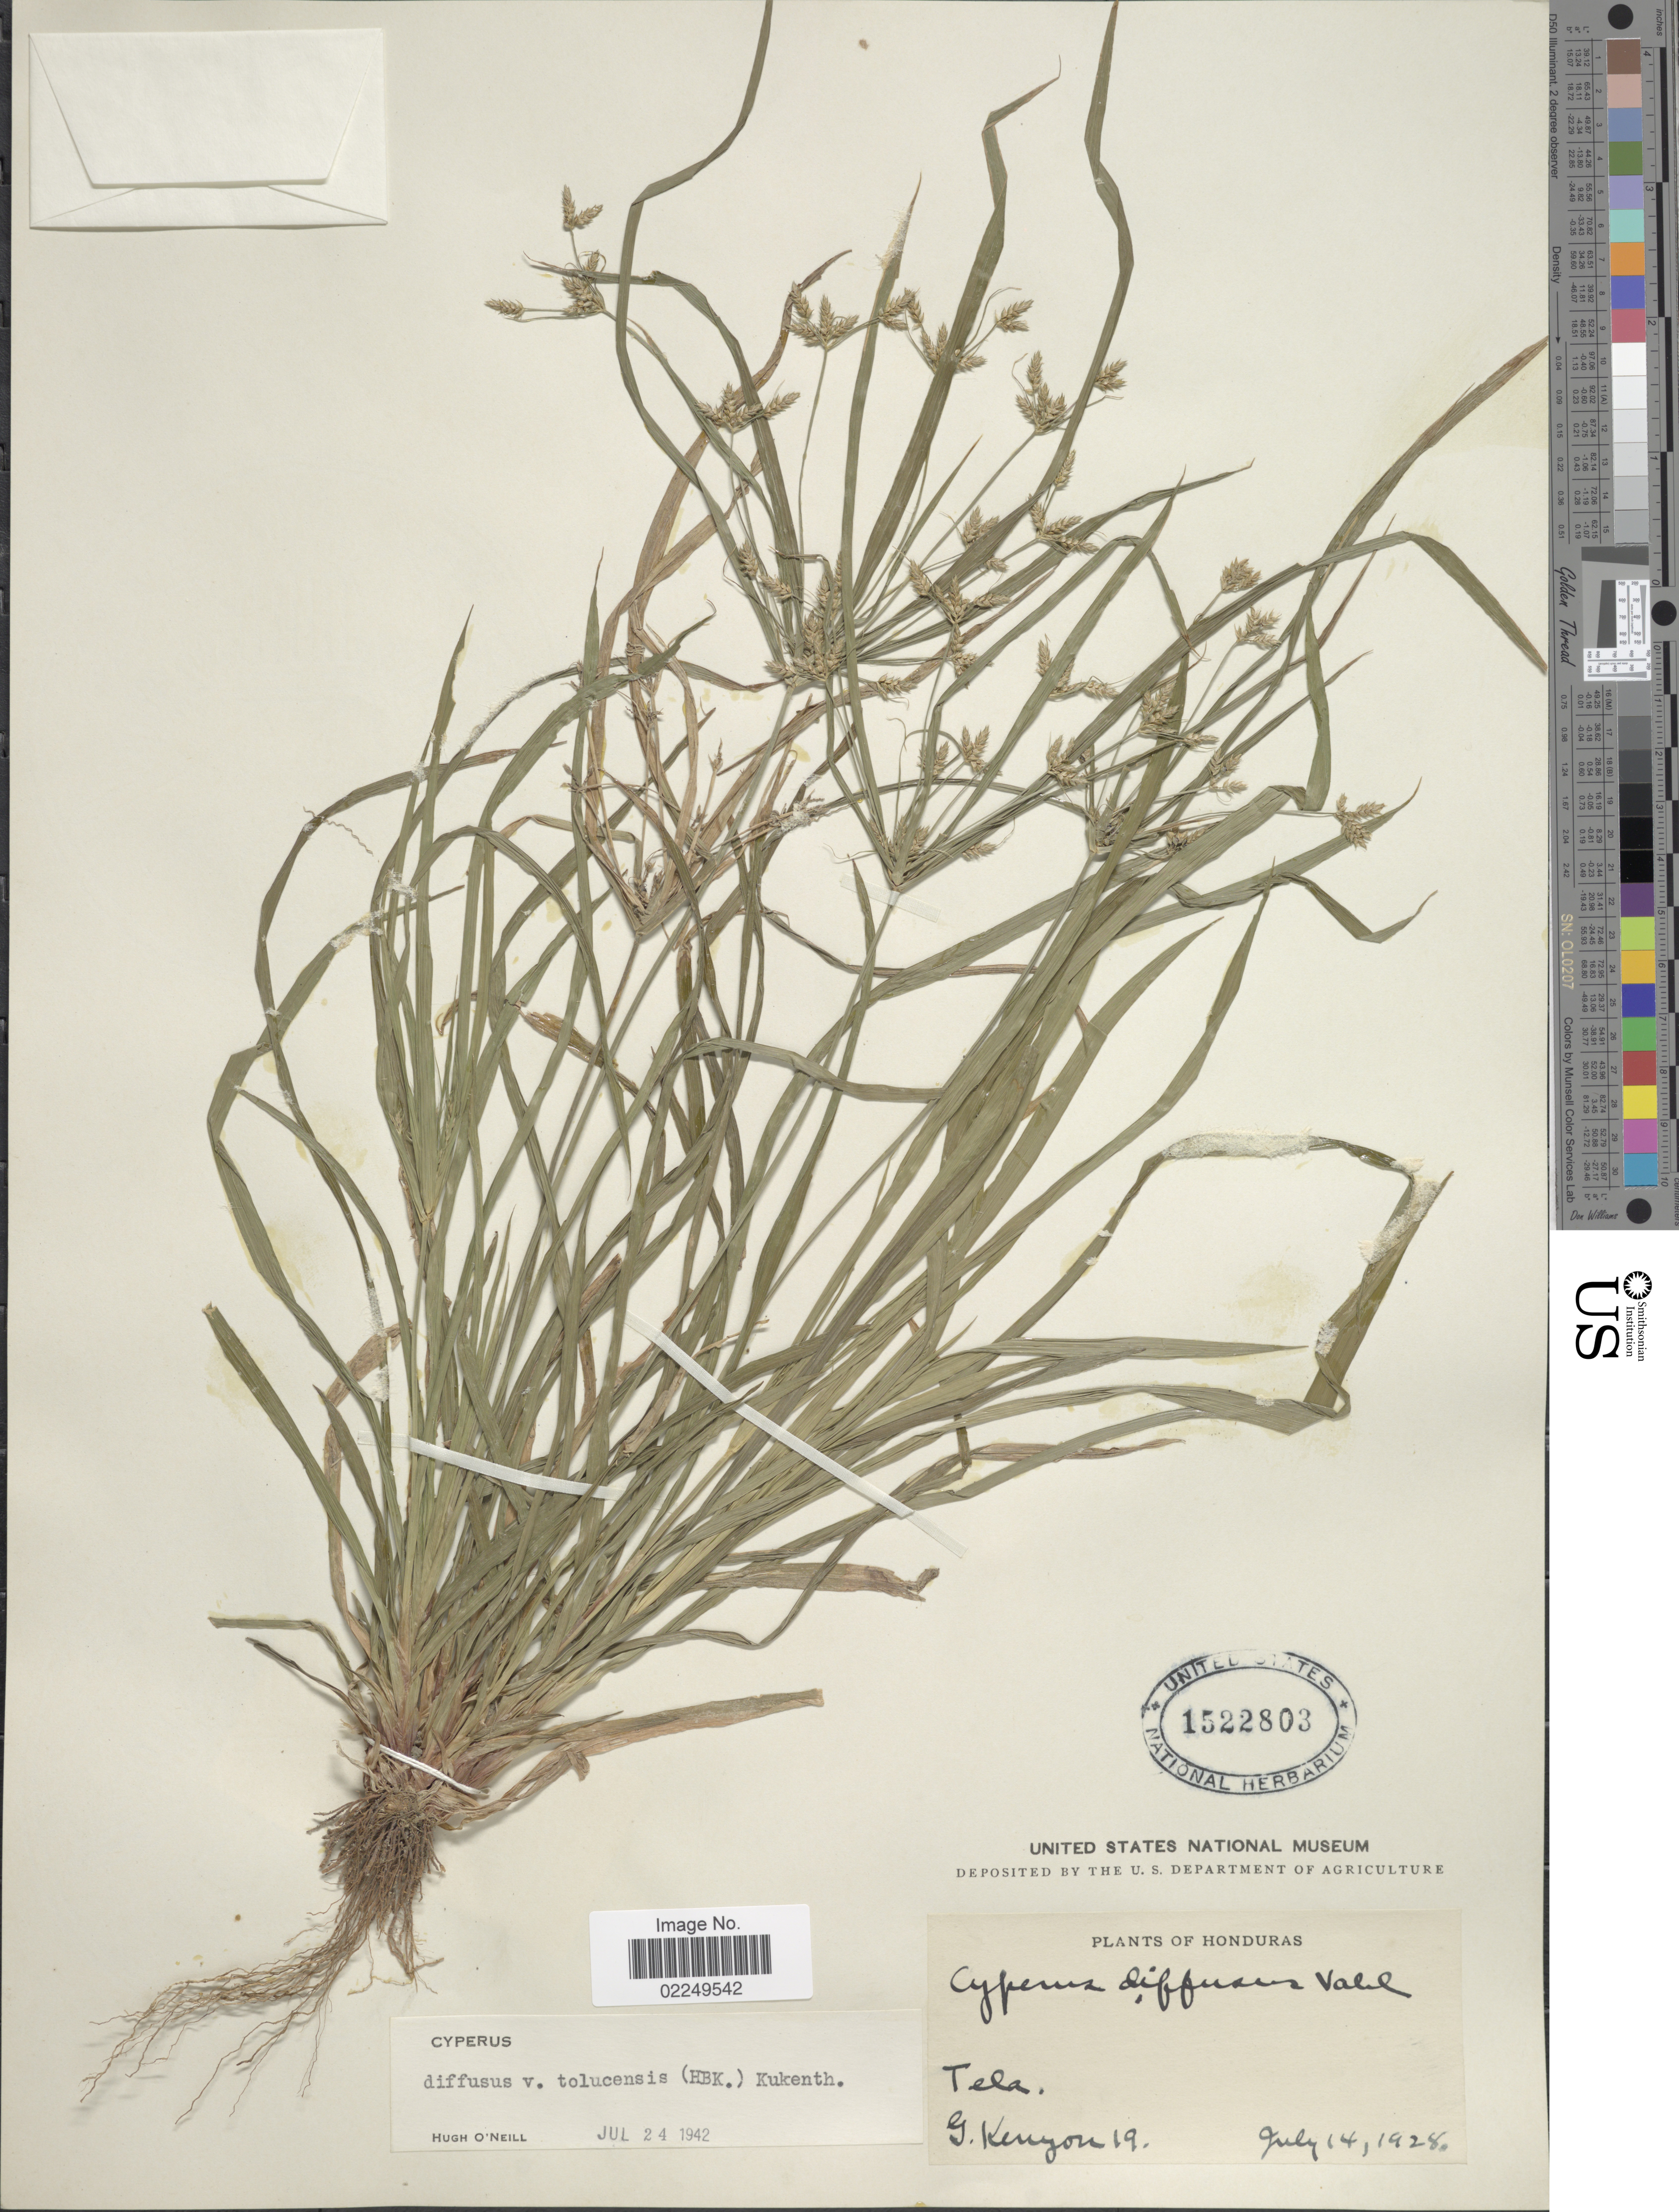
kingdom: Plantae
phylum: Tracheophyta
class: Liliopsida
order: Poales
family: Cyperaceae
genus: Cyperus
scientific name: Cyperus laxus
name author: Lam.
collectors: J. Kenyon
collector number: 19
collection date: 1928-07-24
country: Honduras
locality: Tela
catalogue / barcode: US 1522803